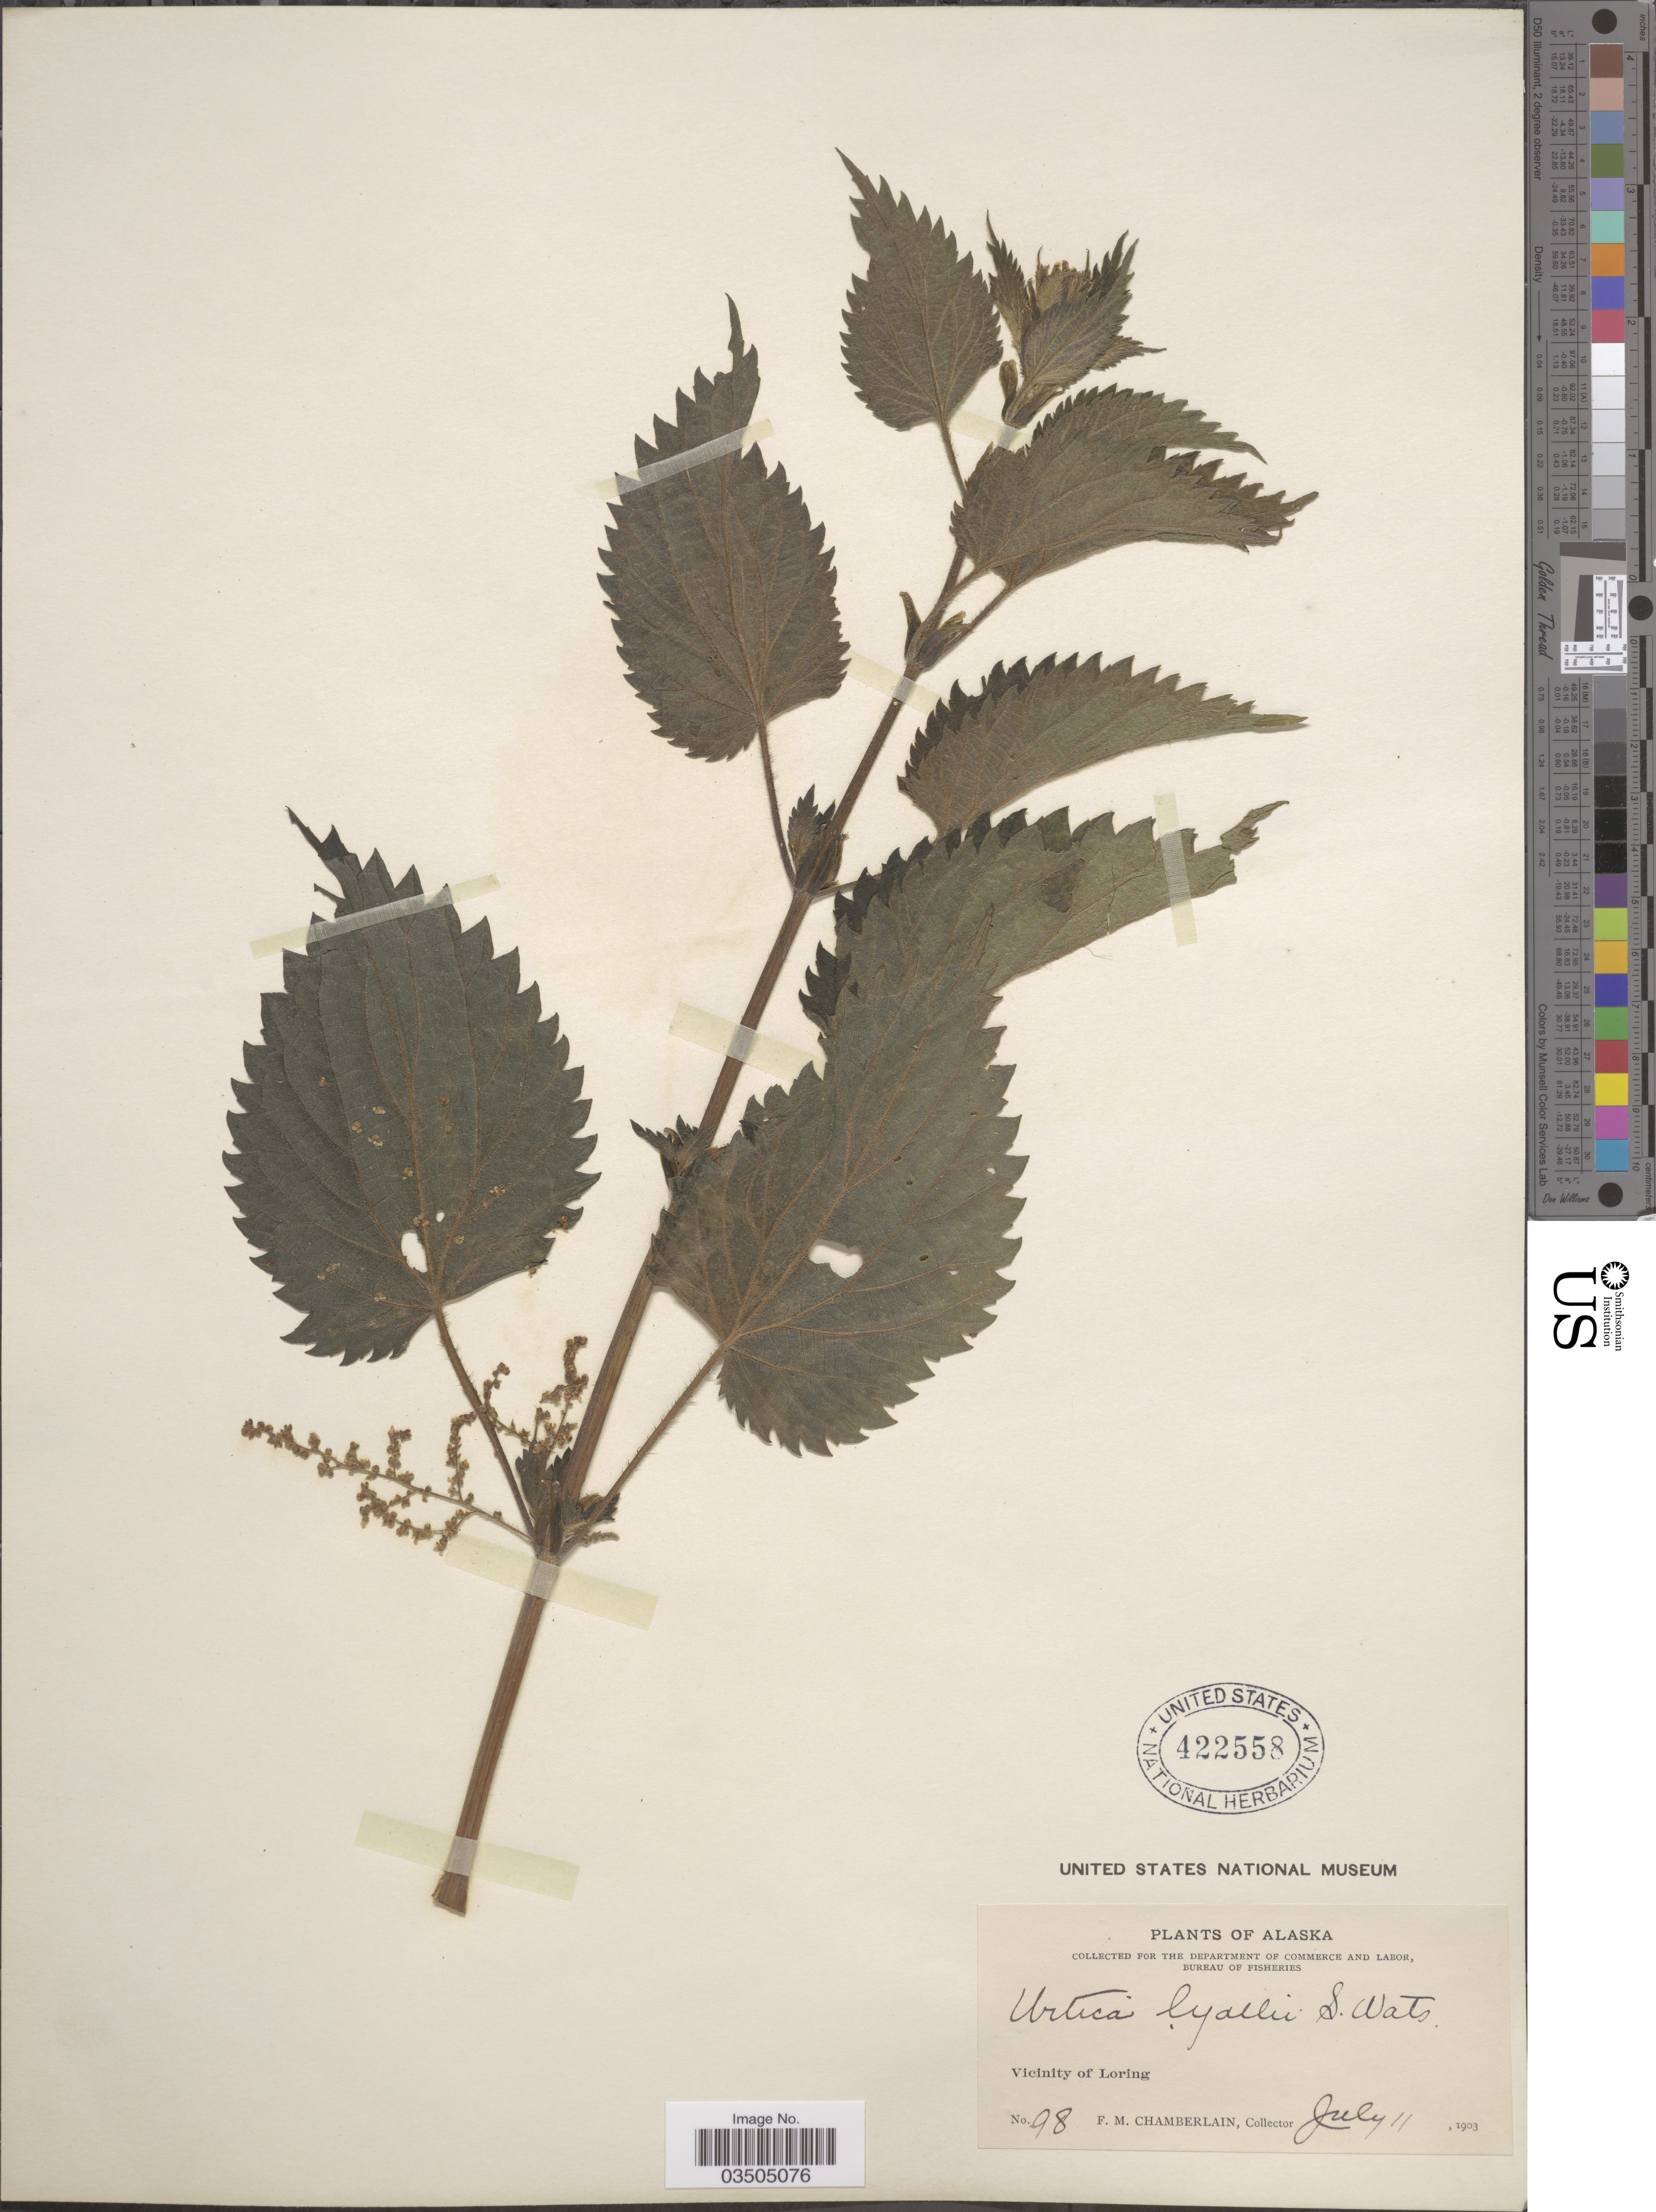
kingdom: Plantae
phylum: Tracheophyta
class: Magnoliopsida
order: Rosales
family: Urticaceae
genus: Urtica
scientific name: Urtica dioica subsp. gracilis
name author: L.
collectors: F. Chamberlain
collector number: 98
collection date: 1903-07-11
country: United States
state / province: Alaska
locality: Vicinity of Loring.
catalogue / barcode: US 422558